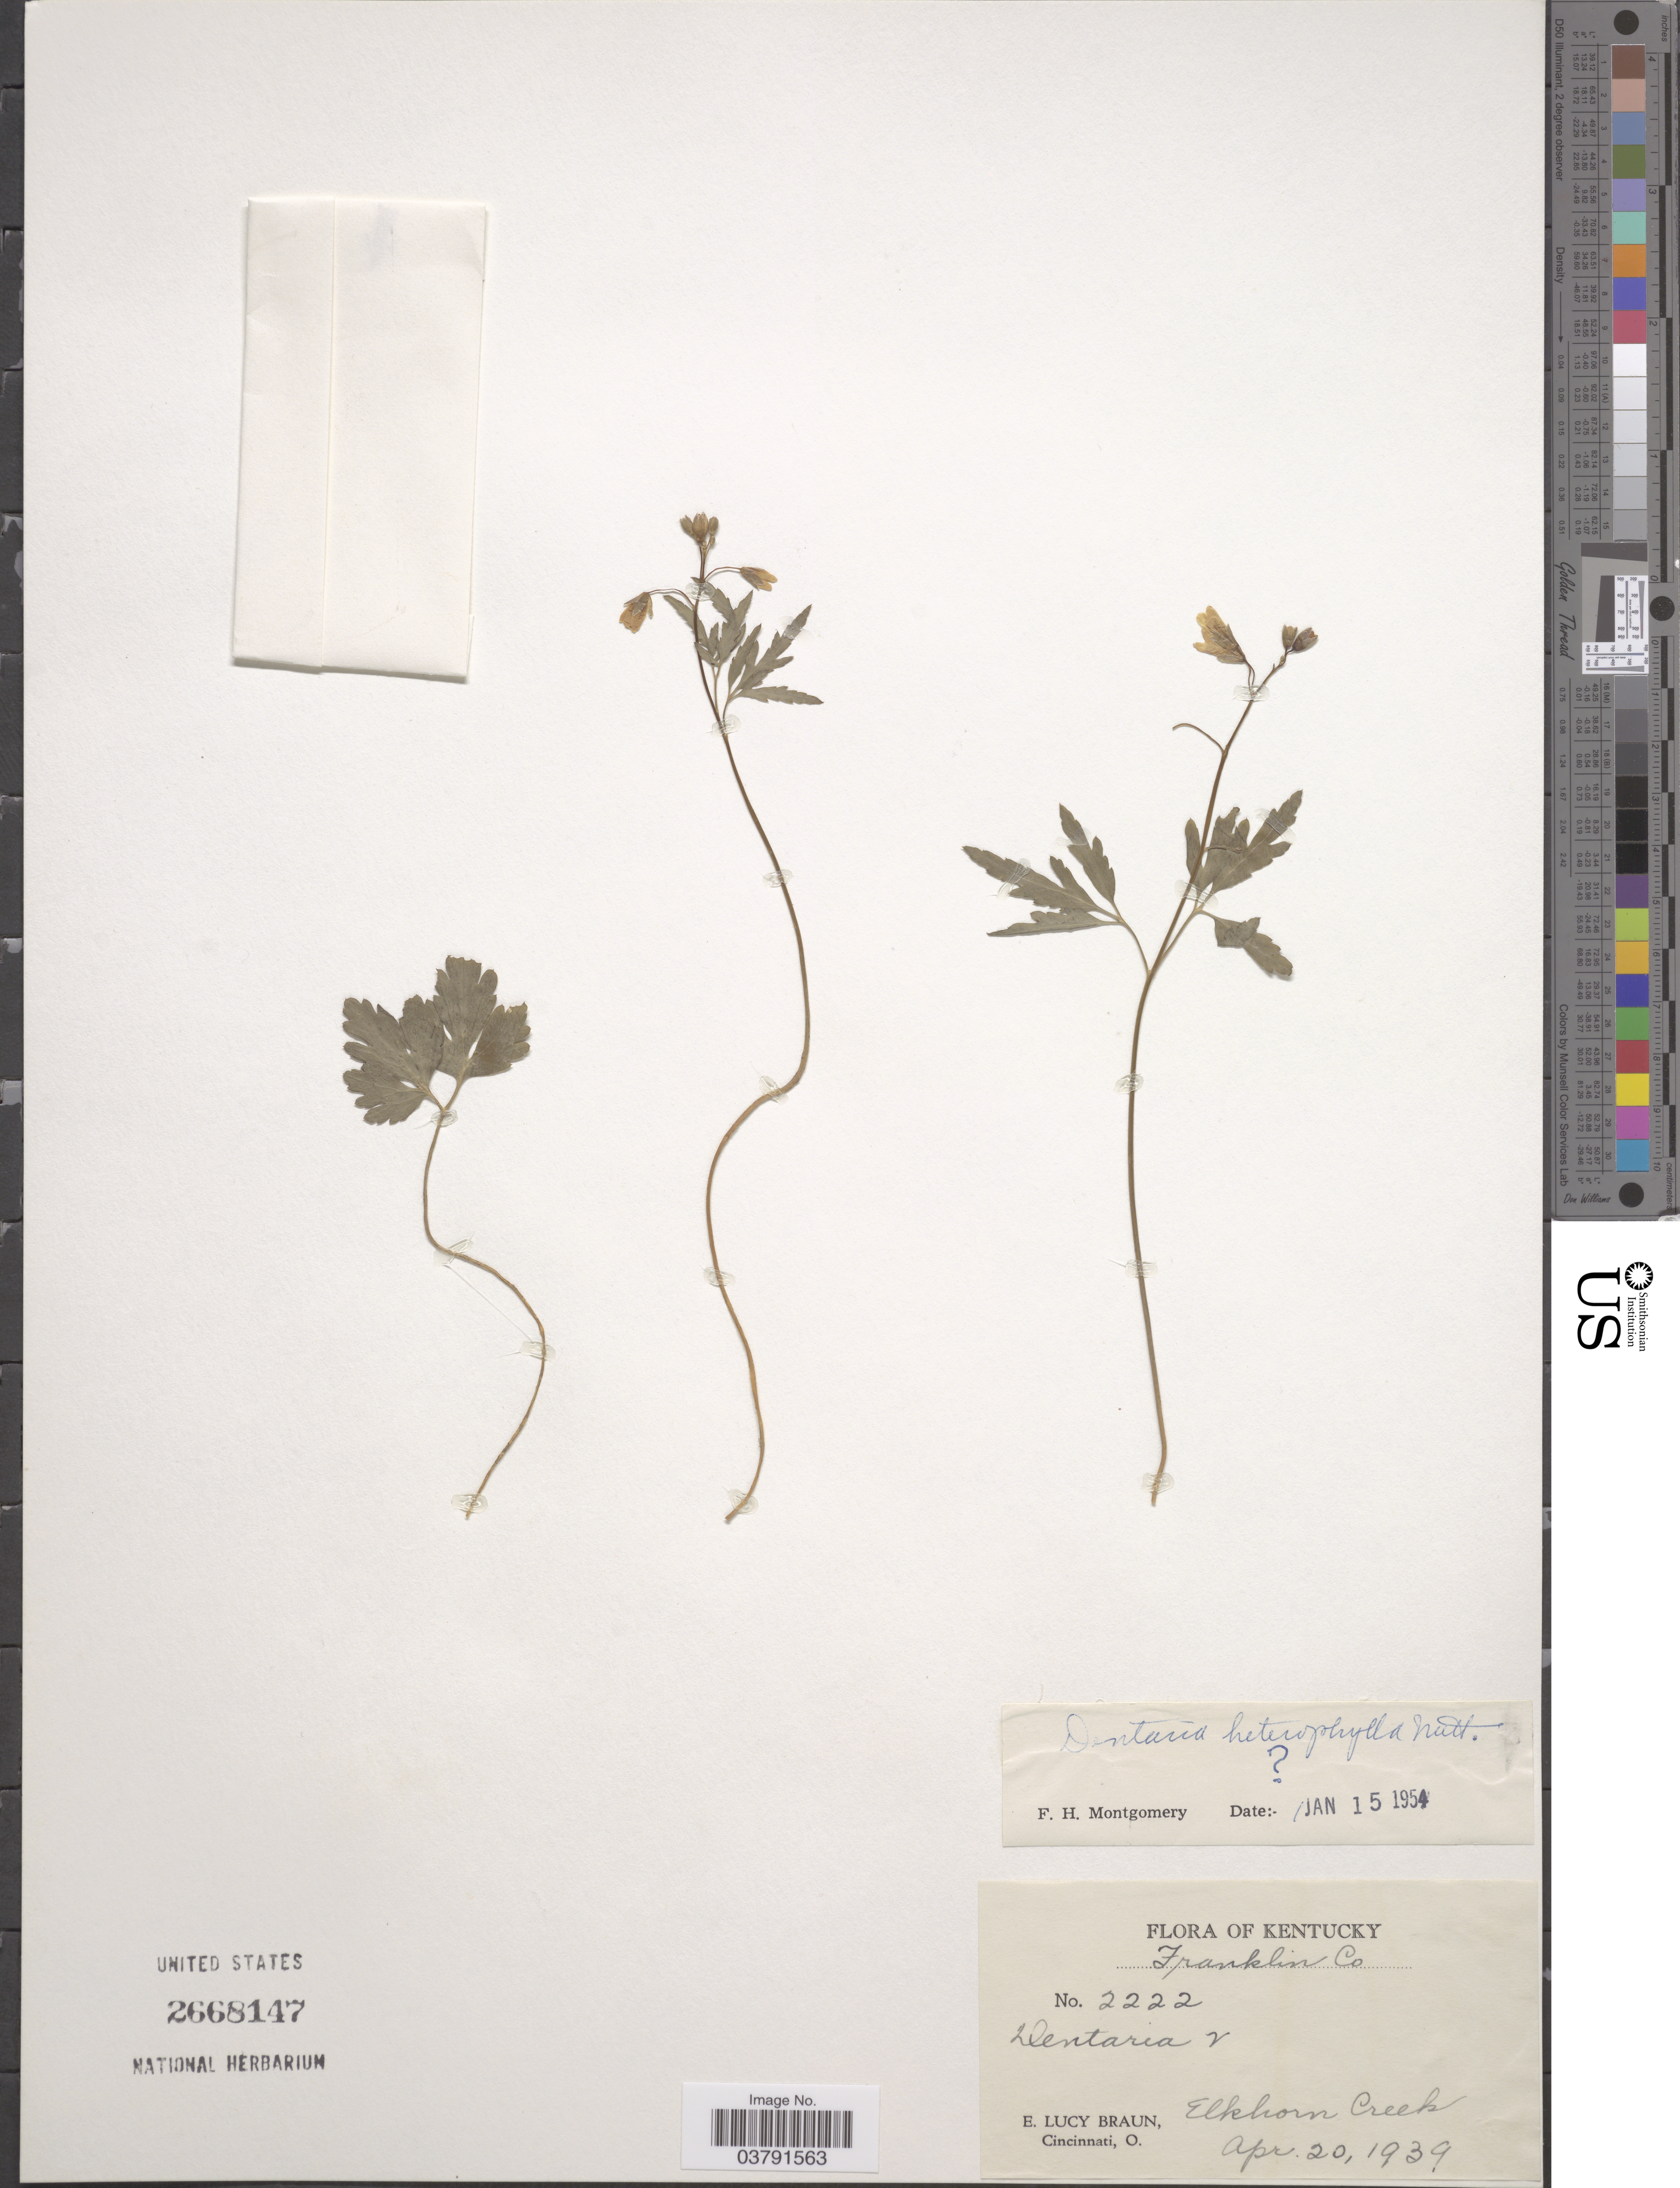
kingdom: Plantae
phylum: Tracheophyta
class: Magnoliopsida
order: Brassicales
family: Brassicaceae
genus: Dentaria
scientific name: Dentaria heterophylla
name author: Nutt.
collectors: E. L. Braun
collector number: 2222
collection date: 1939-04-20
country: United States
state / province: Kentucky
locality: Franklin Co. Elkhorn Creek.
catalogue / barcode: US 2668147